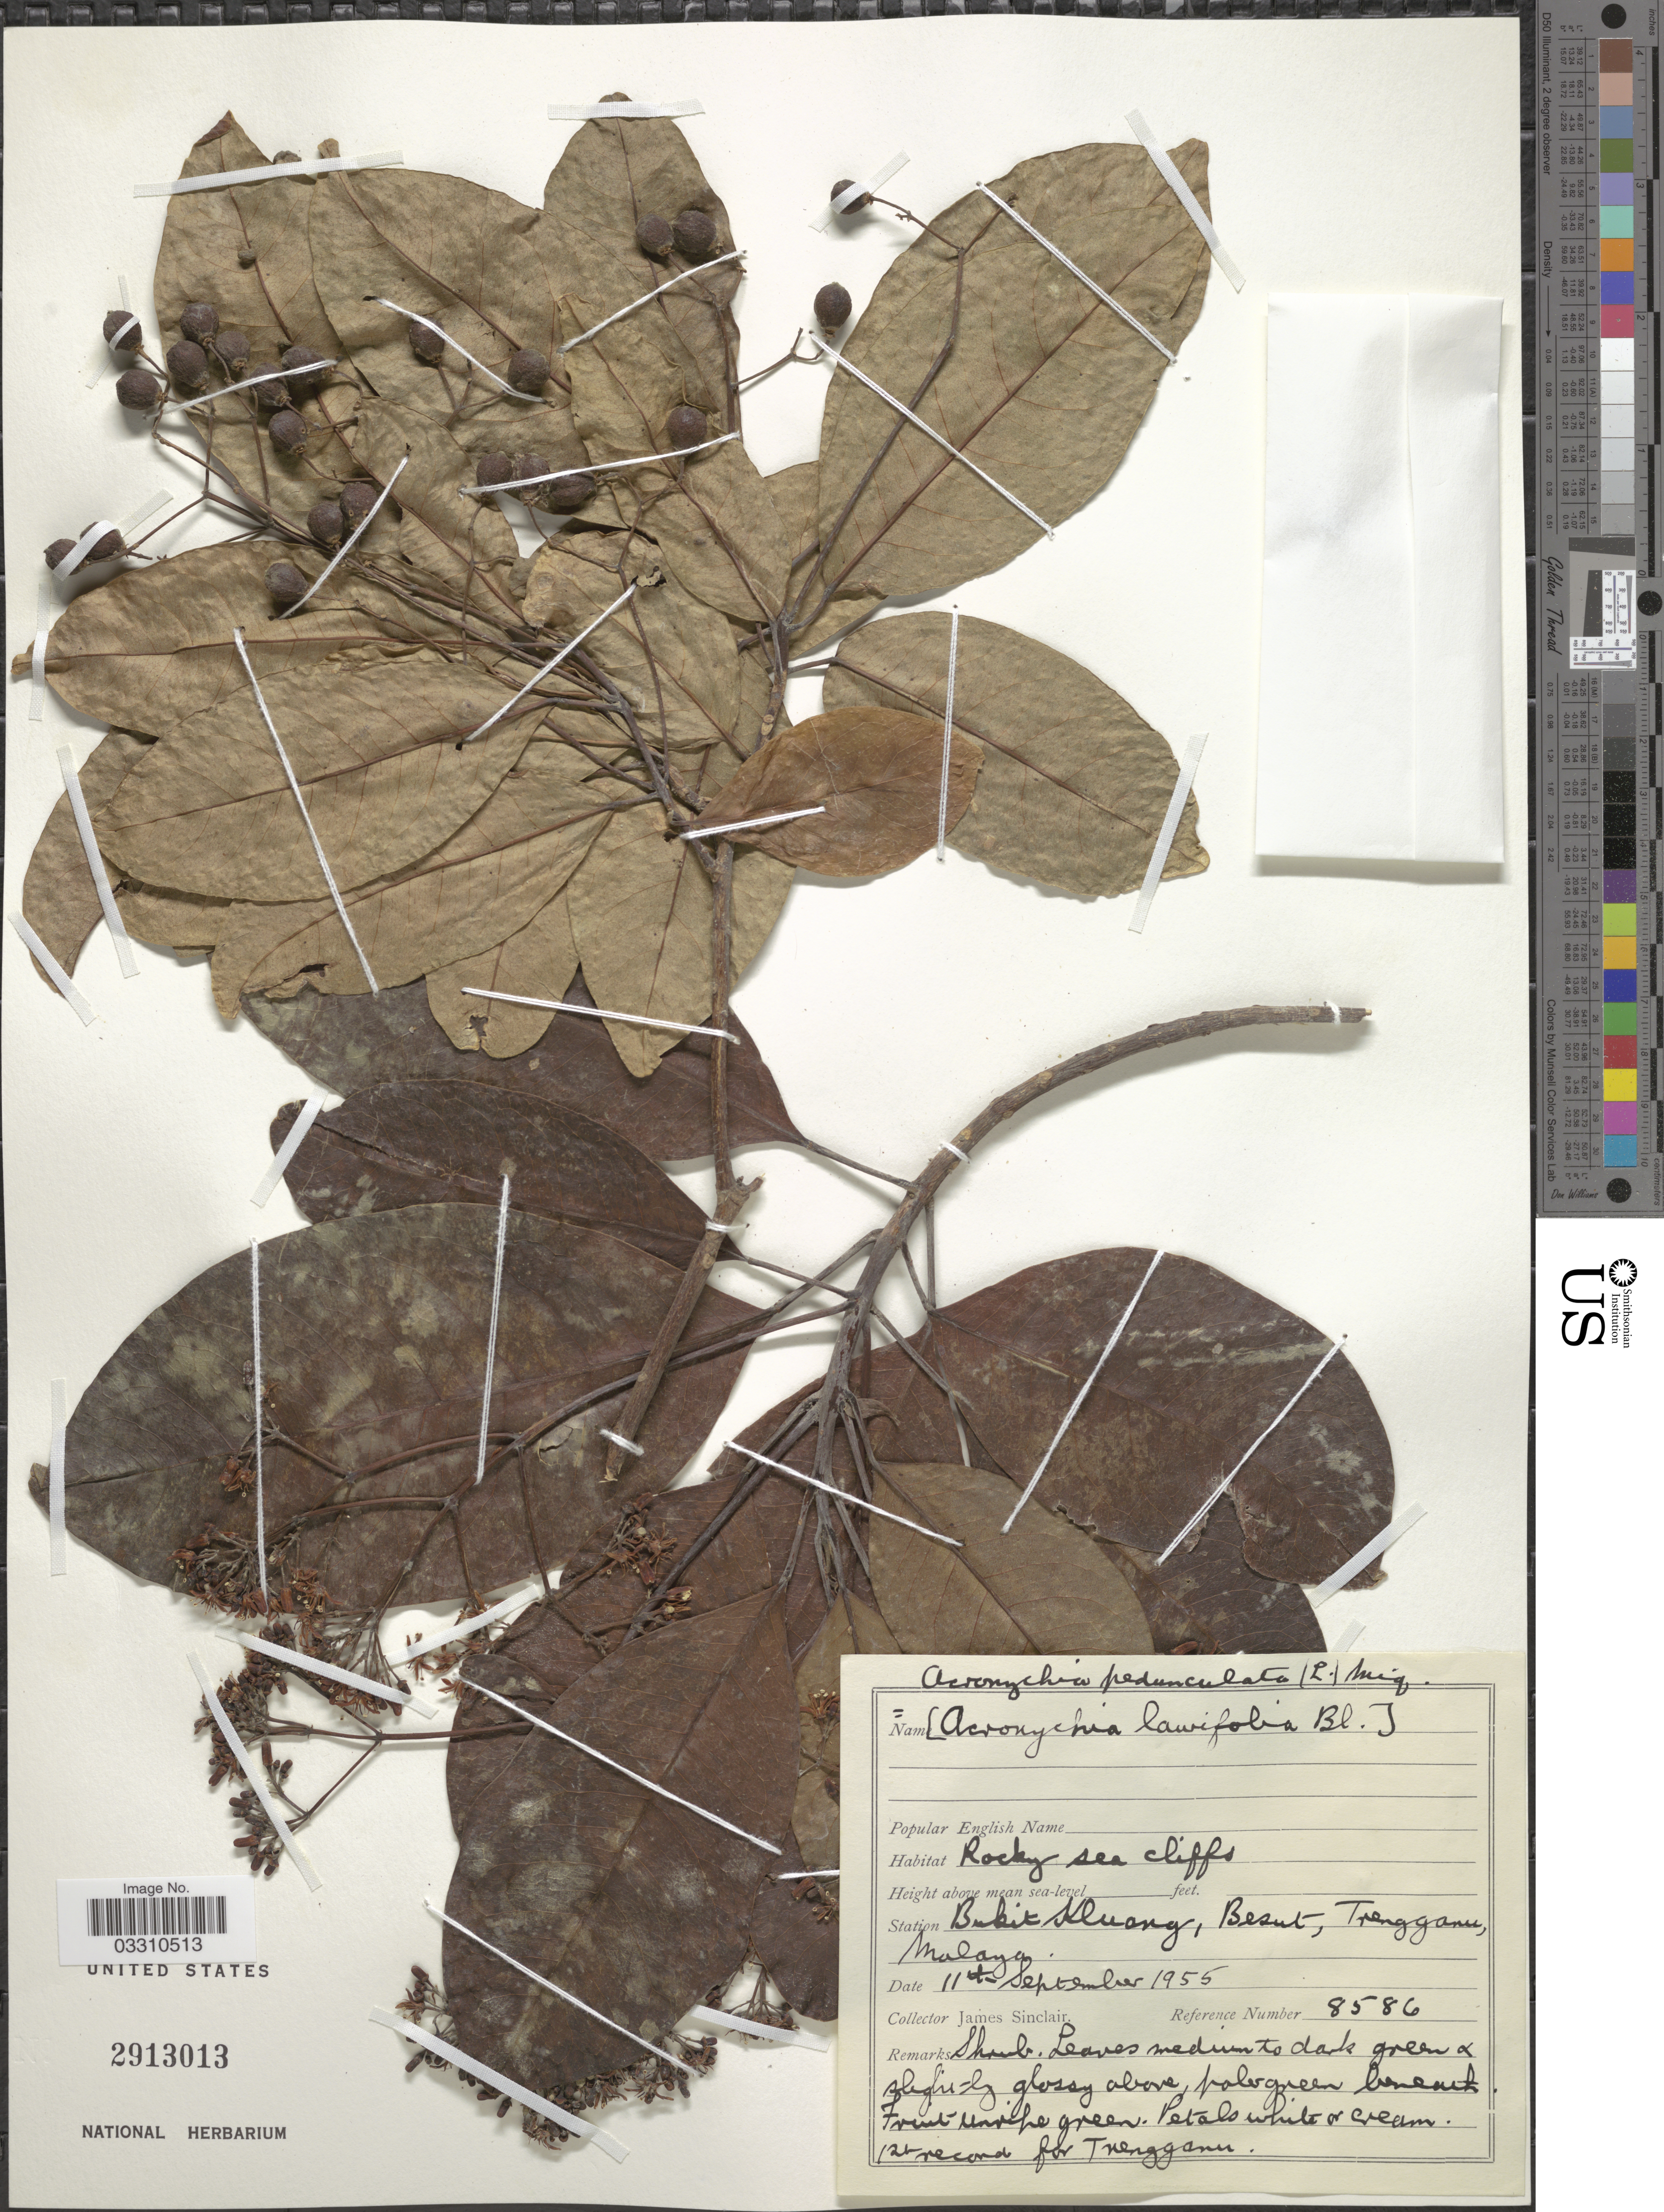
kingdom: Plantae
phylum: Tracheophyta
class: Magnoliopsida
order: Sapindales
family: Rutaceae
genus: Acronychia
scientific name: Acronychia pedunculata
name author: (L.) Miq.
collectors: J. Sinclair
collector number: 8586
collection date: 1955-09-11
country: Malaysia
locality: Station Bukit Hluang, Besut, Trengganu, Malaya.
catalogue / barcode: US 2913013